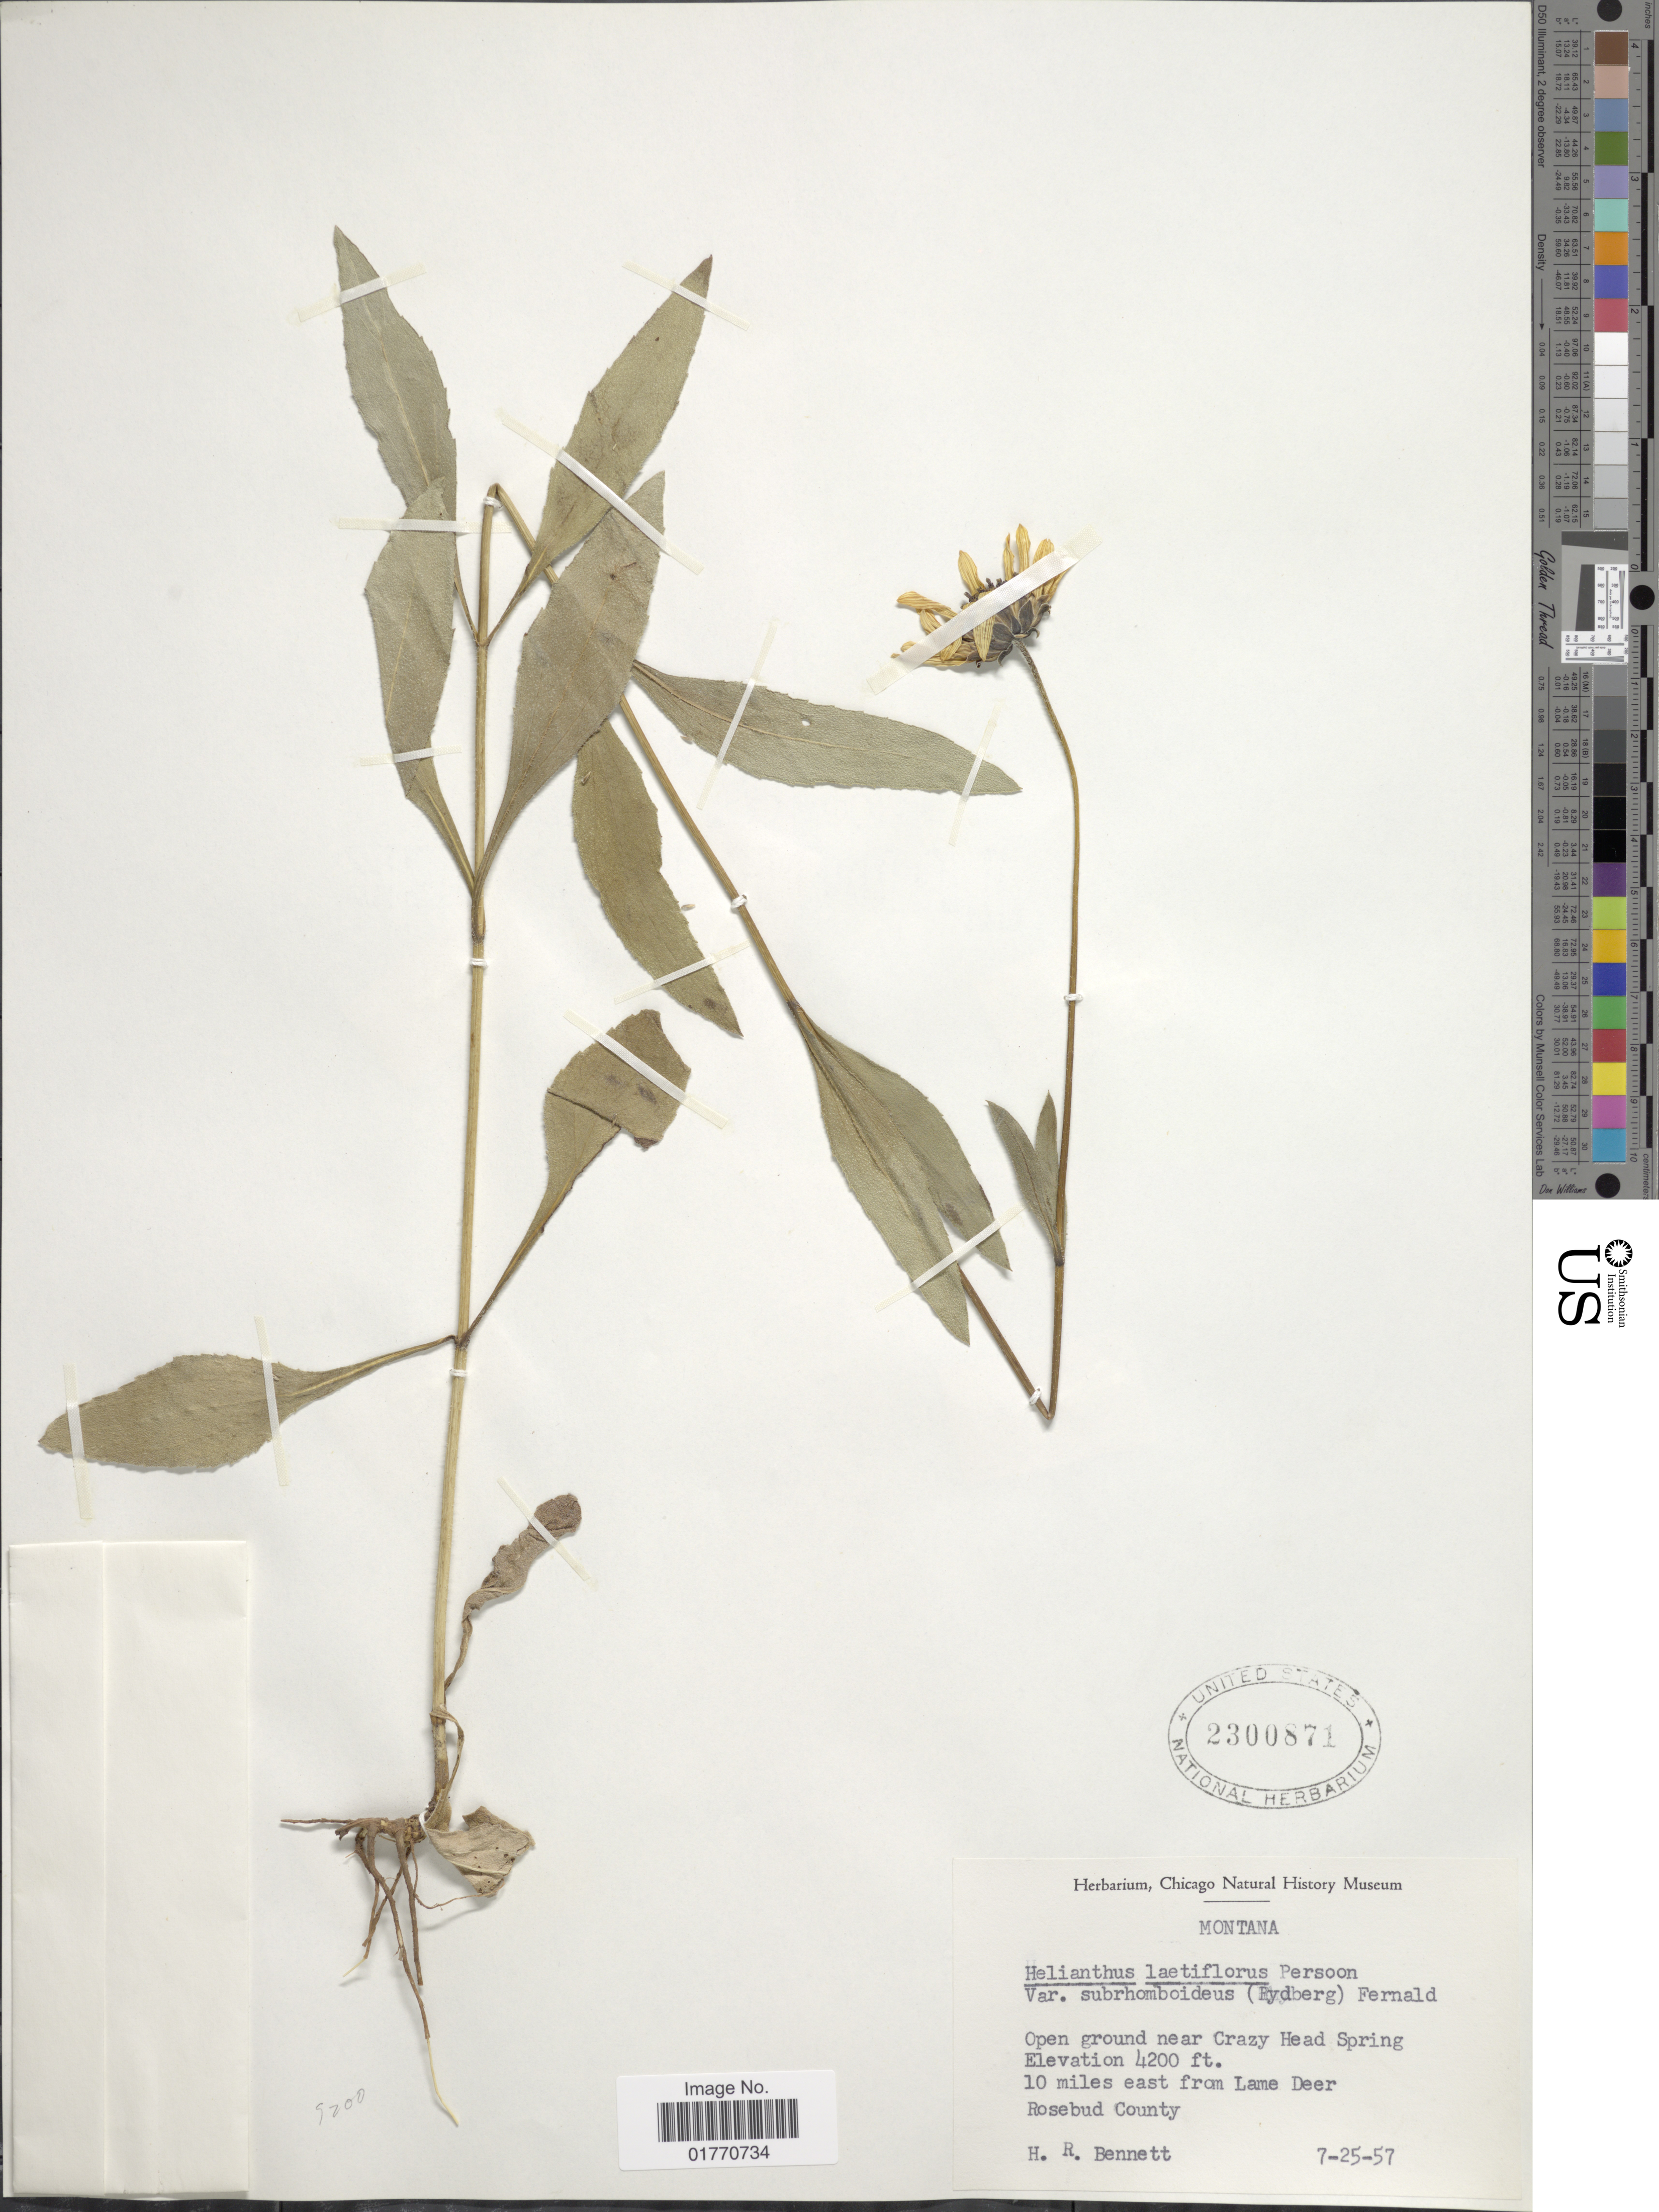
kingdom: Plantae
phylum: Tracheophyta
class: Magnoliopsida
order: Asterales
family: Asteraceae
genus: Helianthus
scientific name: Helianthus laetiflorus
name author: Pers.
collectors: H. R. Bennett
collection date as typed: Transcribed d/m/y: 25/7/7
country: United States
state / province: Montana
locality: Open ground near Crazy Head Spring, 10 miles east from Lame Deer, Rosebud County.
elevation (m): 1280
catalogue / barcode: US 2300871